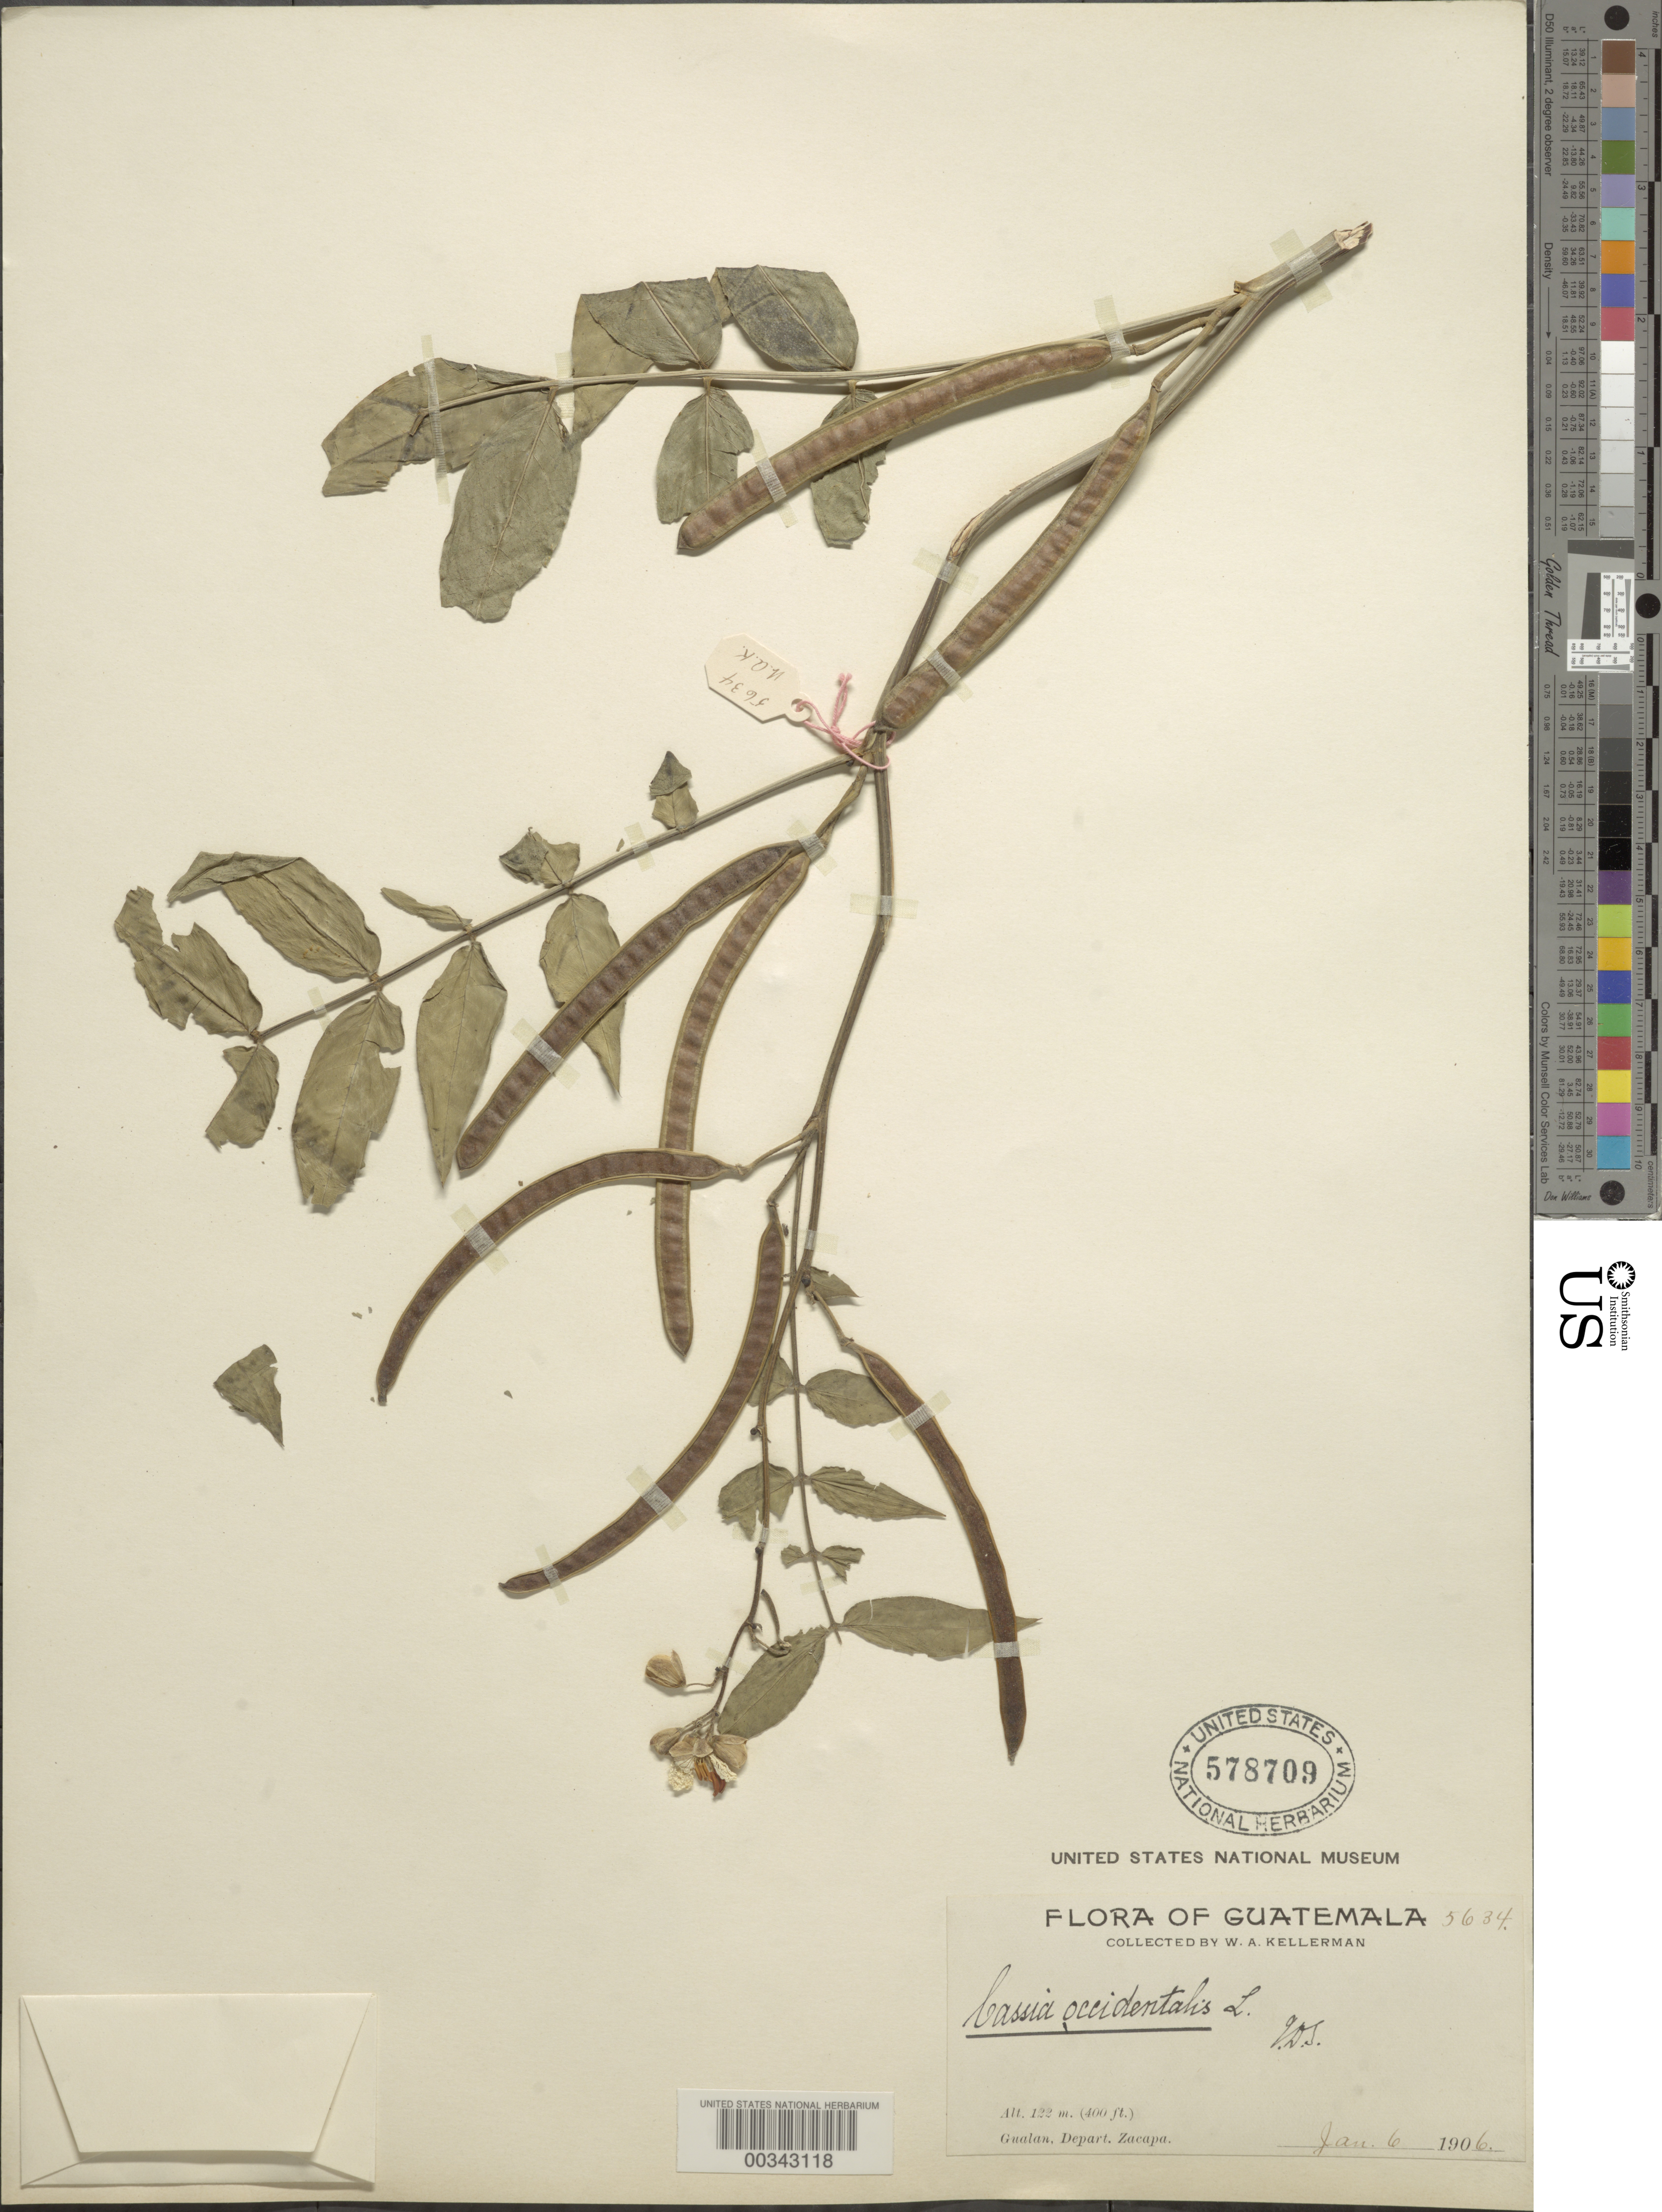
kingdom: Plantae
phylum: Tracheophyta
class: Magnoliopsida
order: Fabales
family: Fabaceae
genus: Senna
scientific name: Senna occidentalis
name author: (L.) Link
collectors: W. A. Kellerman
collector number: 5634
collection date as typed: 06 Jan 1906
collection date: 1906-01-06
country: Guatemala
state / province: Zacapa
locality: Gualan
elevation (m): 122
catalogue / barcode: US 578709